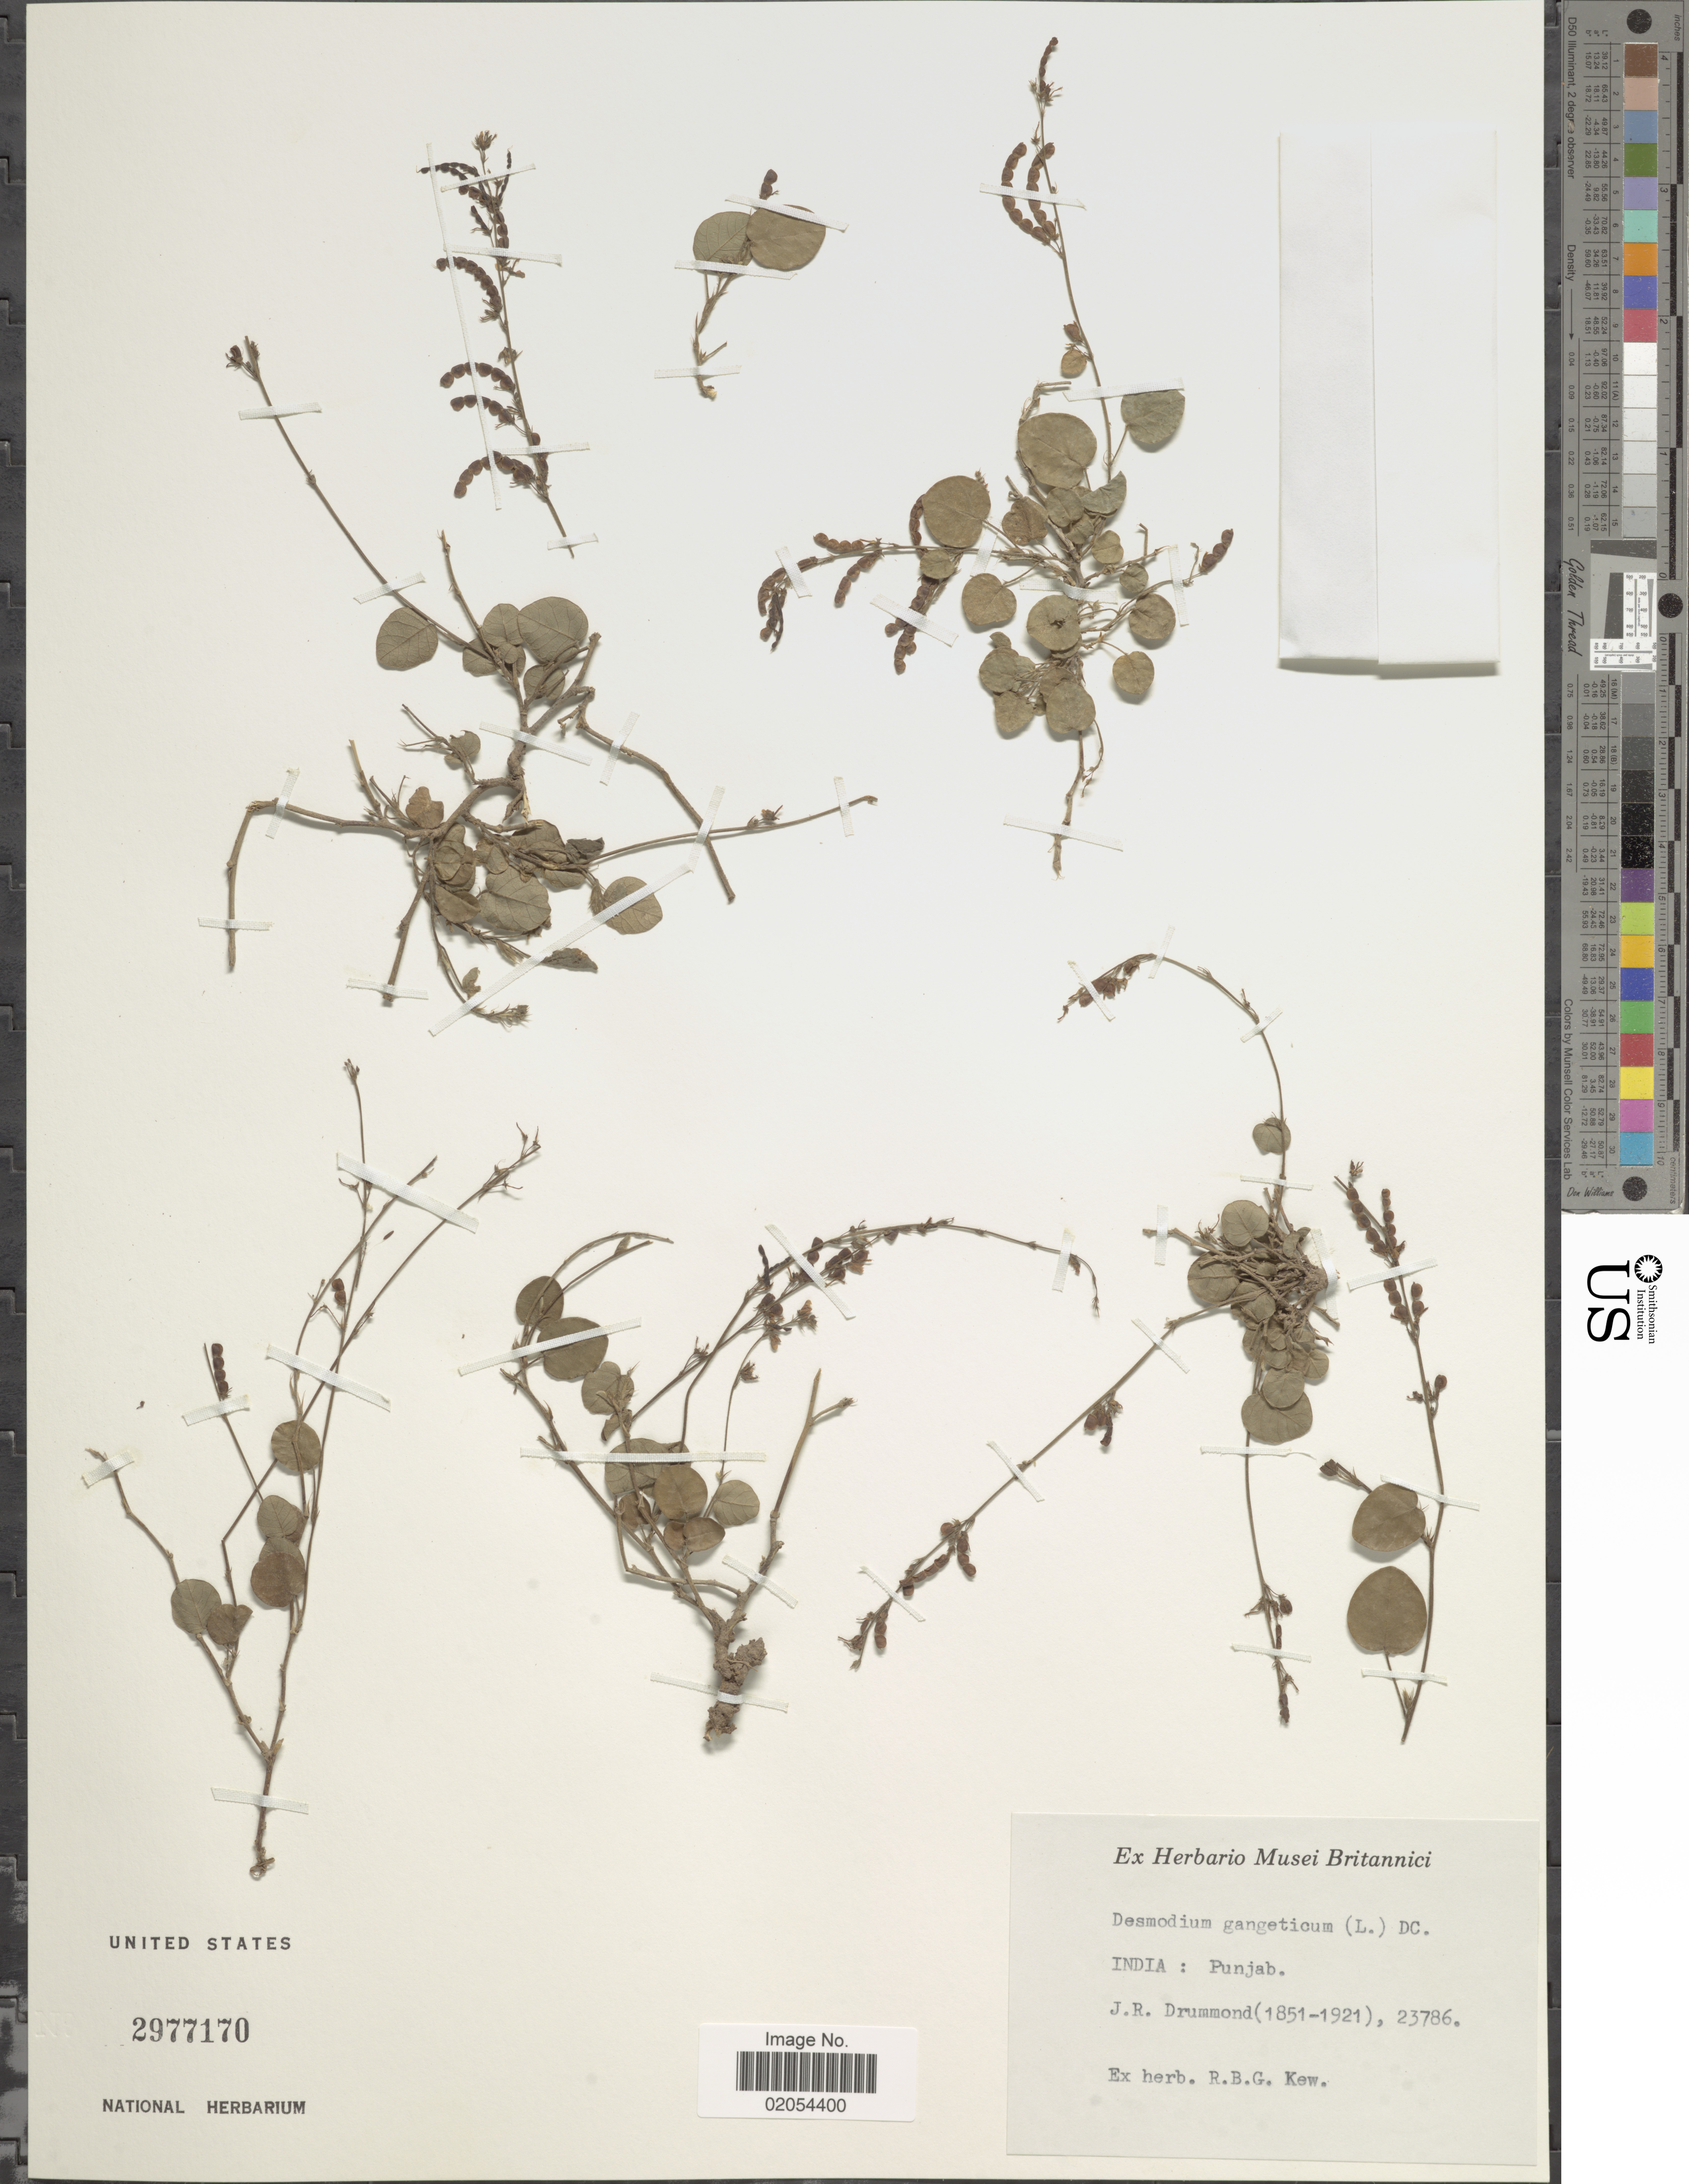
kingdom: Plantae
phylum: Tracheophyta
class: Magnoliopsida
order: Fabales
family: Fabaceae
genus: Pleurolobus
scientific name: Pleurolobus gangeticus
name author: (L.) J. St.-Hil. ex H. Ohashi & K. Ohashi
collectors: J. R. Drummond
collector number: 23786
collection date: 1851/1921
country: India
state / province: Punjab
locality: India: Punjab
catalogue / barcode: US 2977170